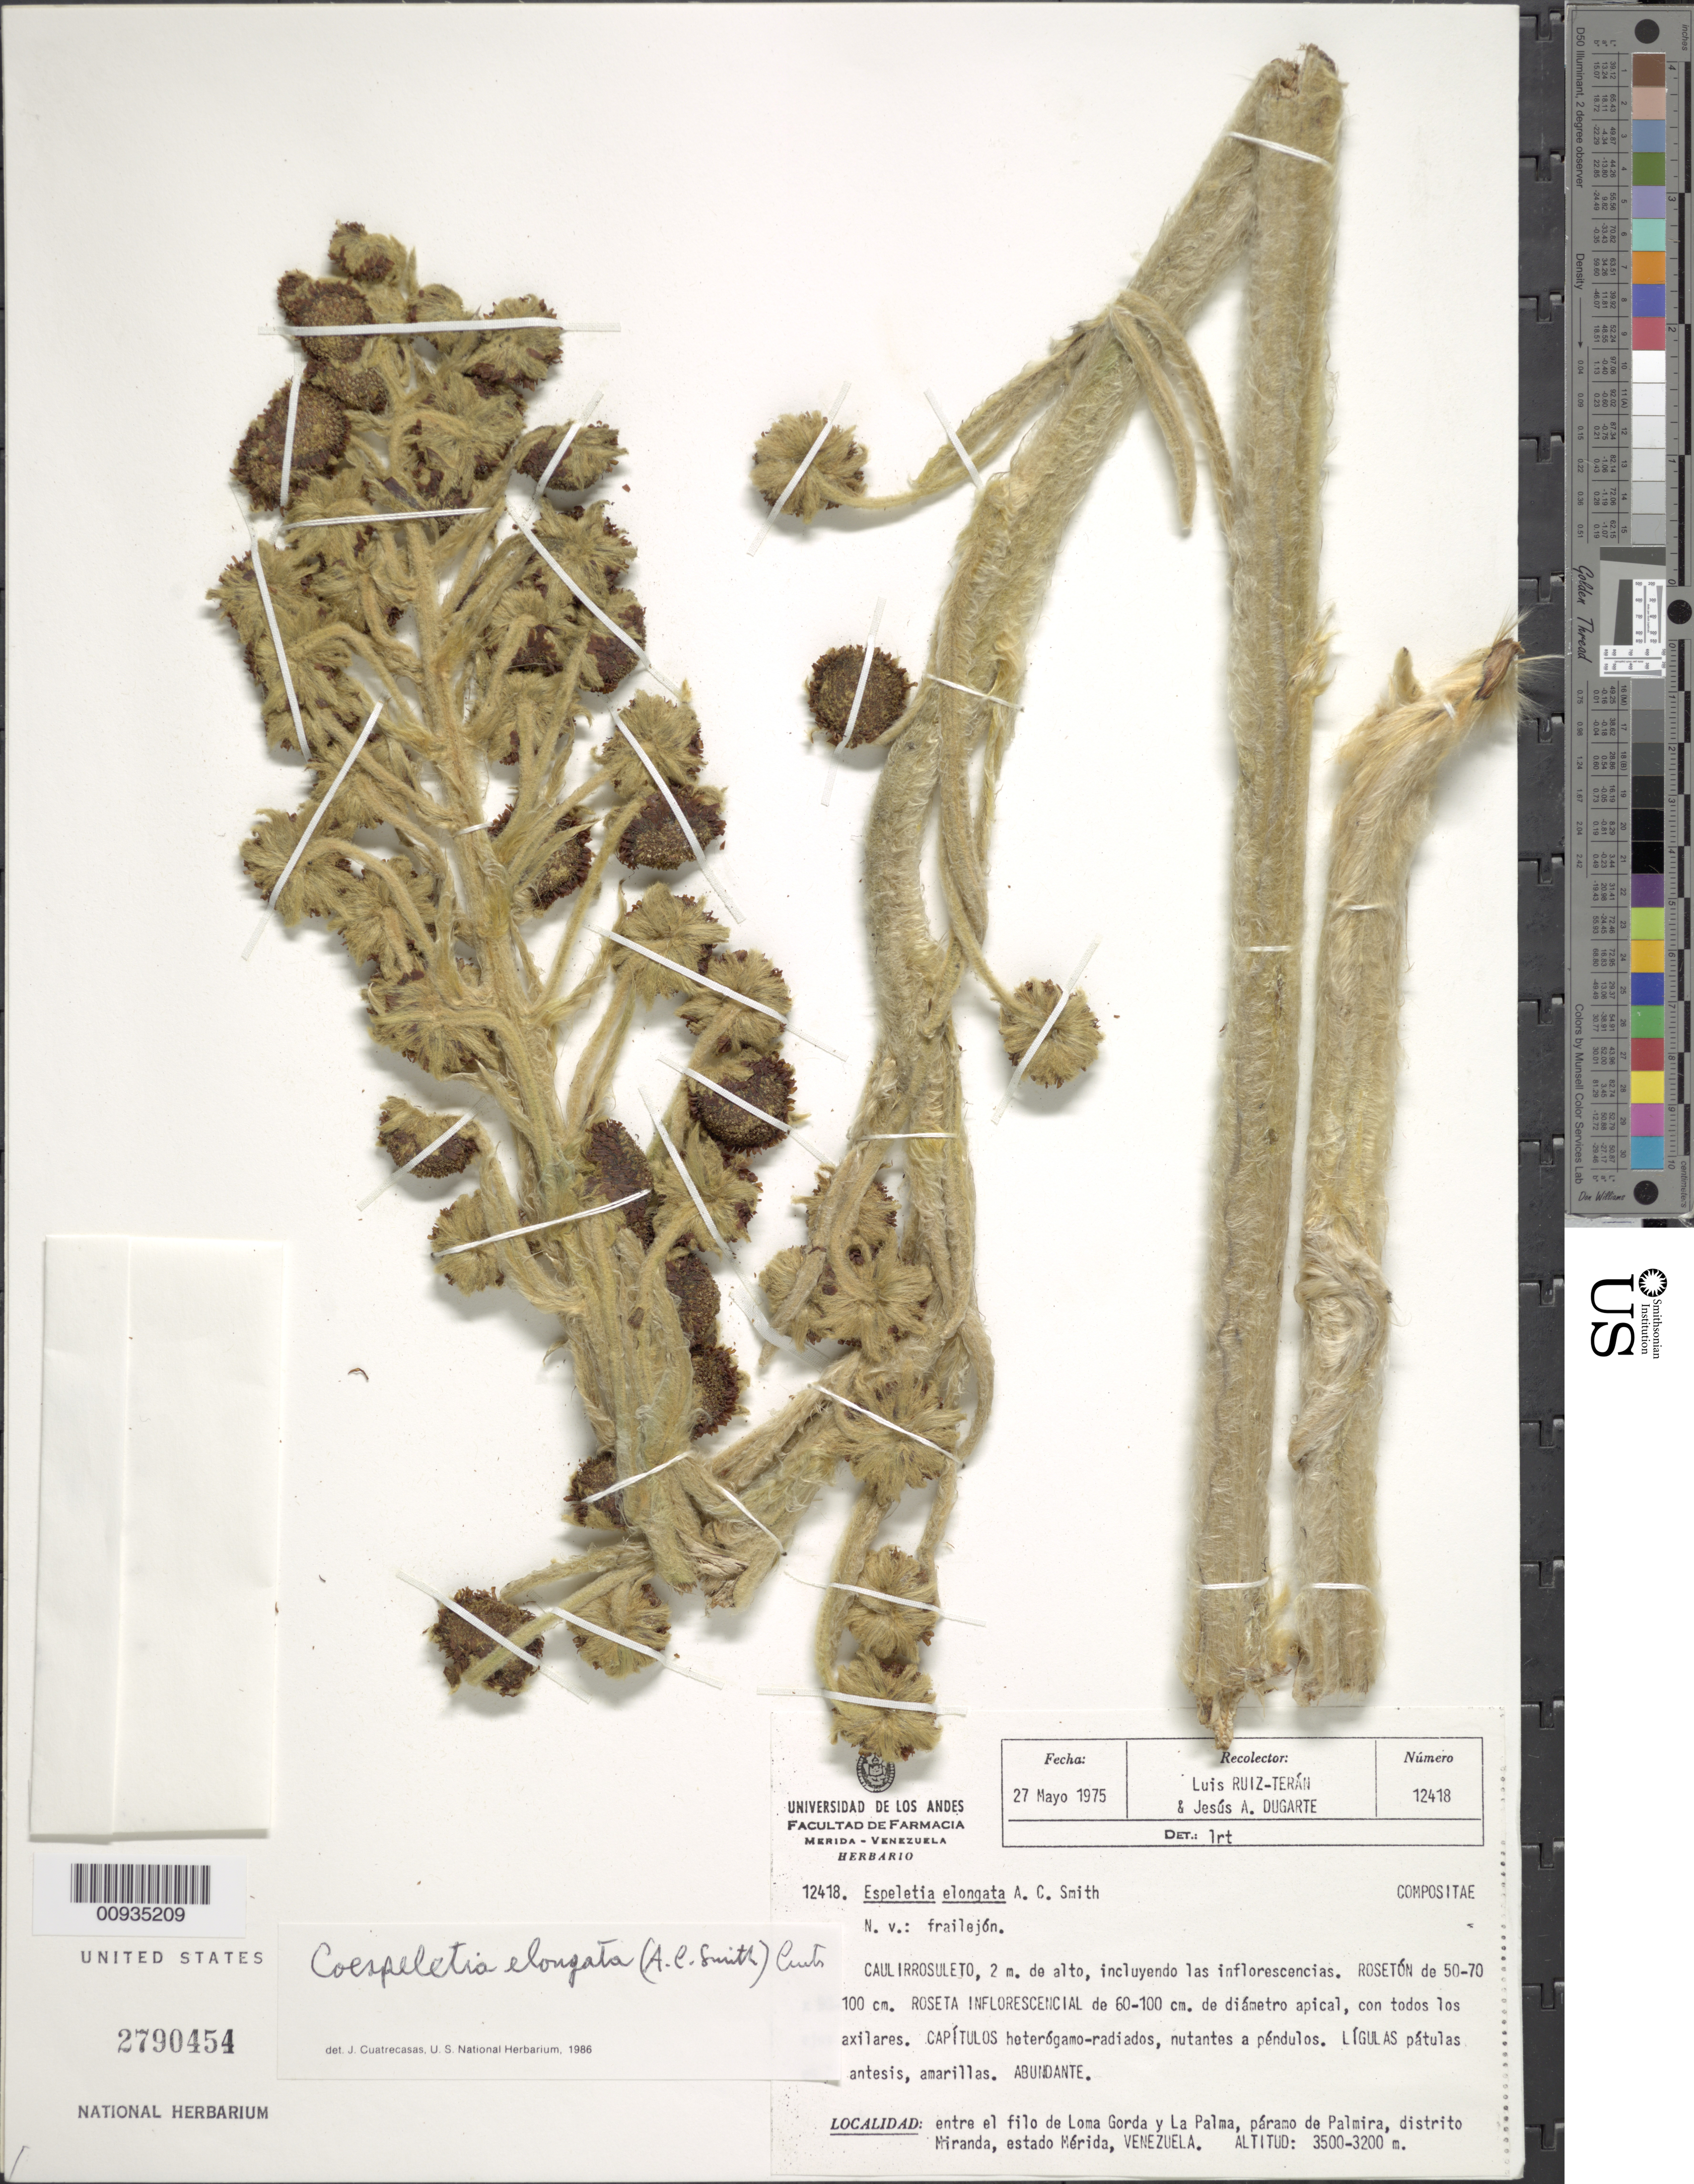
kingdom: Plantae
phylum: Tracheophyta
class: Magnoliopsida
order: Asterales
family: Asteraceae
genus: Coespeletia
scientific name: Coespeletia elongata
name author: (A.C. Sm.) Cuatrec.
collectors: L. E. Ruíz-Terán & J. Dugarte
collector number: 12418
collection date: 1975-05-27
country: Venezuela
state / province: Mérida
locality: Entre el filo de Loma Gorda y La Palma, paramo de Palmira, distrito Miranda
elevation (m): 3200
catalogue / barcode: US 2790454